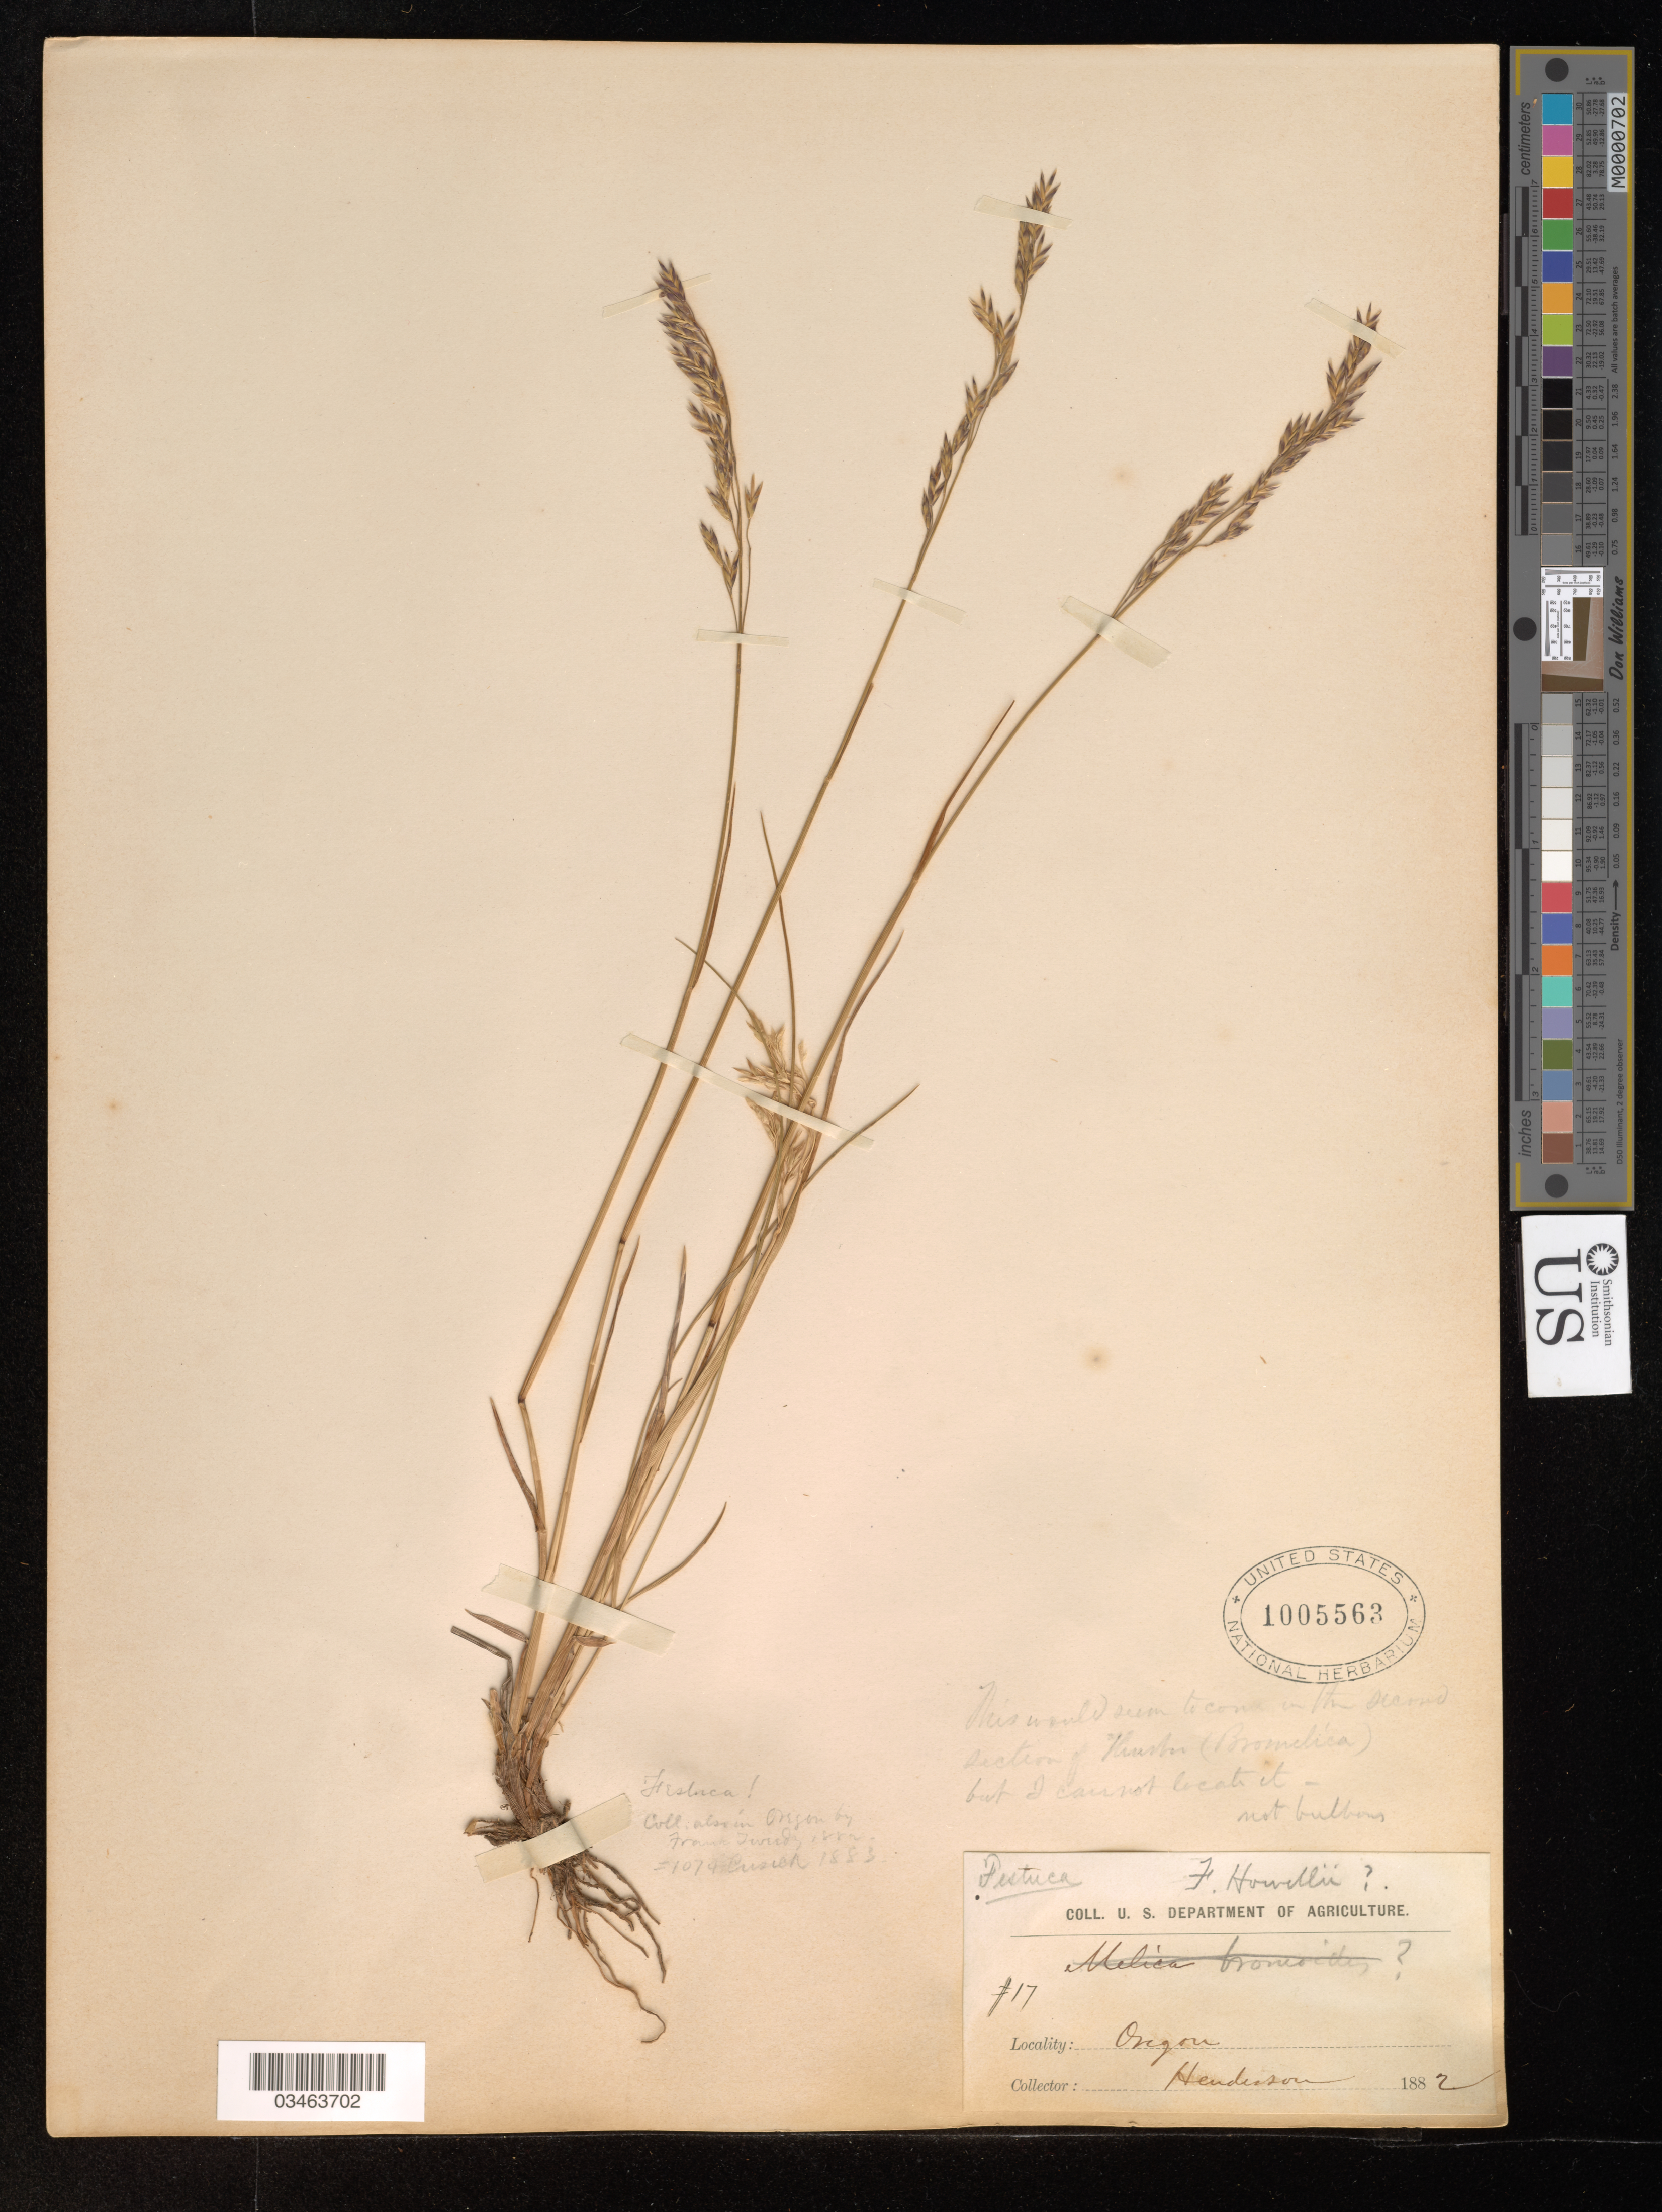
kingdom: Plantae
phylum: Tracheophyta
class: Liliopsida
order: Poales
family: Poaceae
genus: Festuca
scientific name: Festuca howellii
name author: Hack. ex W.J. Beal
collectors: Henderson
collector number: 17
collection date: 1882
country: United States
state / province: Oregon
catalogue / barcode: US 1005563